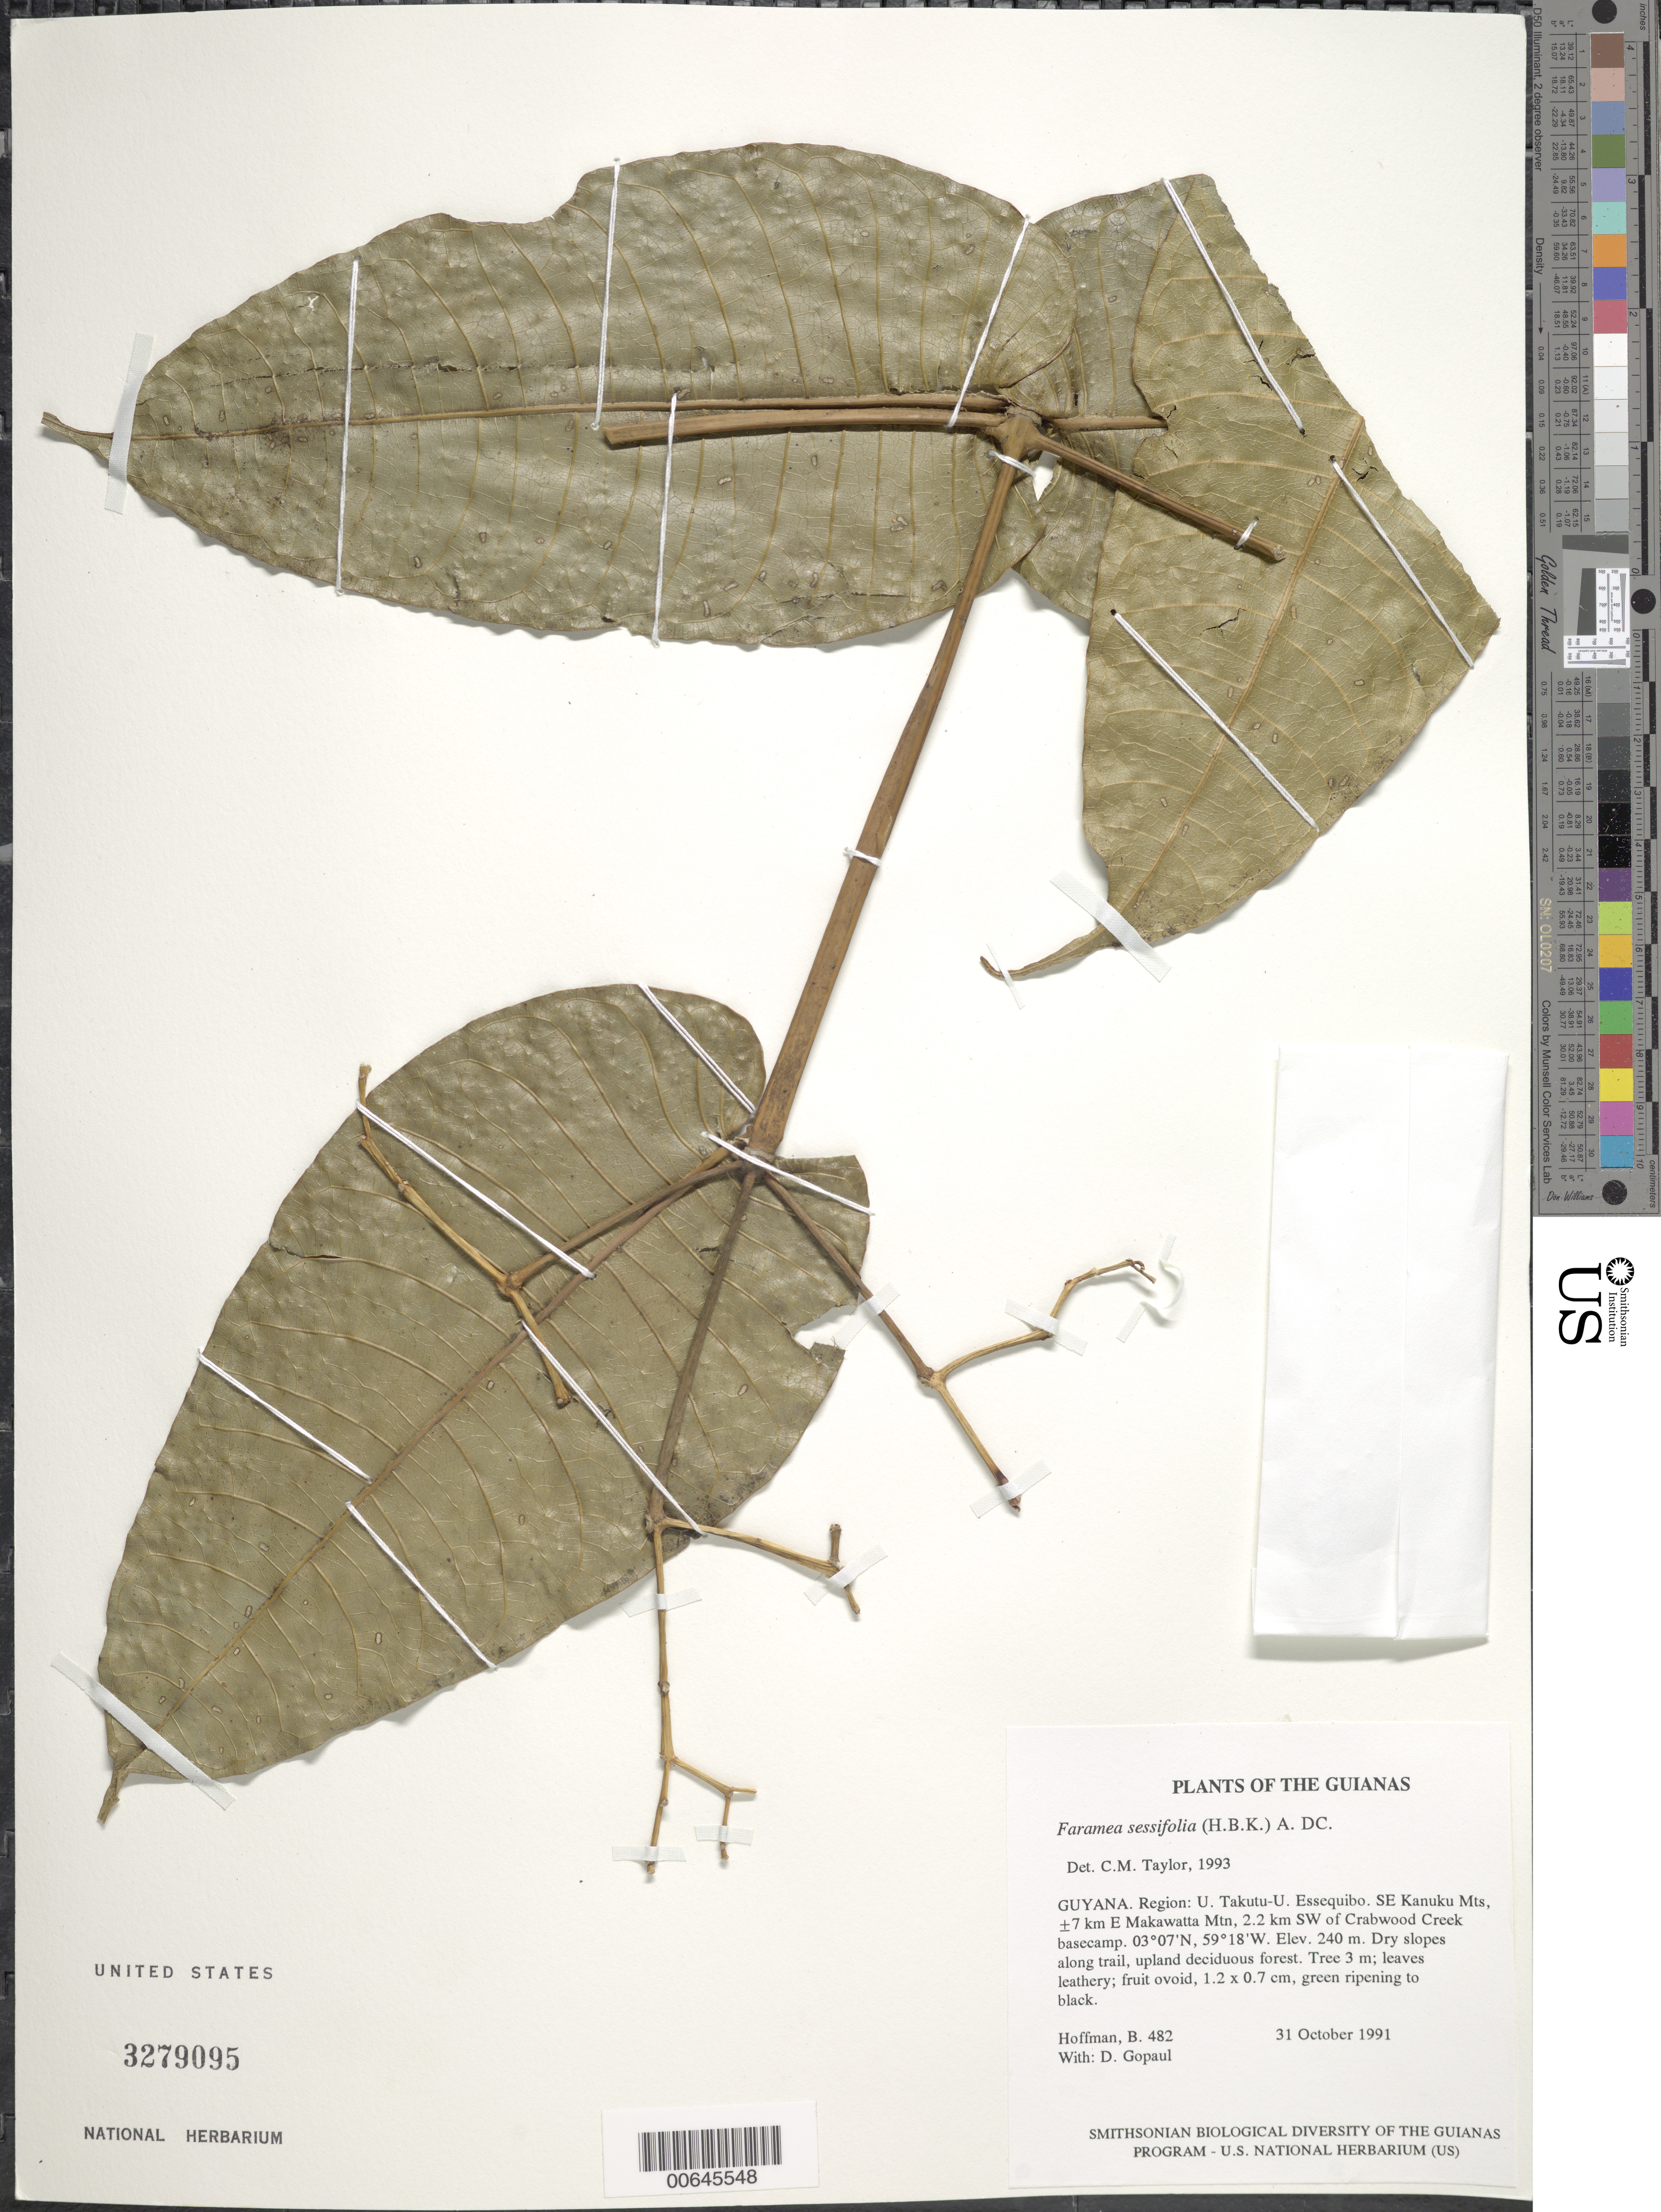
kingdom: Plantae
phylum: Tracheophyta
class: Magnoliopsida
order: Gentianales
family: Rubiaceae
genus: Faramea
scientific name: Faramea sessilifolia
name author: (Kunth) DC.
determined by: Taylor, Charlotte M.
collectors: B. Hoffman & D. Gopaul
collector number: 482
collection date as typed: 31 October 1991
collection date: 1991-10-31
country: Guyana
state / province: U. Takutu-U. Essequibo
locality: SE Kanuku Mts, ±7 km E of Makawatta Mountain, 2.2 km SW of Crabwood Creek basecamp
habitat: Dry slopes along trail, upland deciduous forest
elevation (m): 240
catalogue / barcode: US 3279095